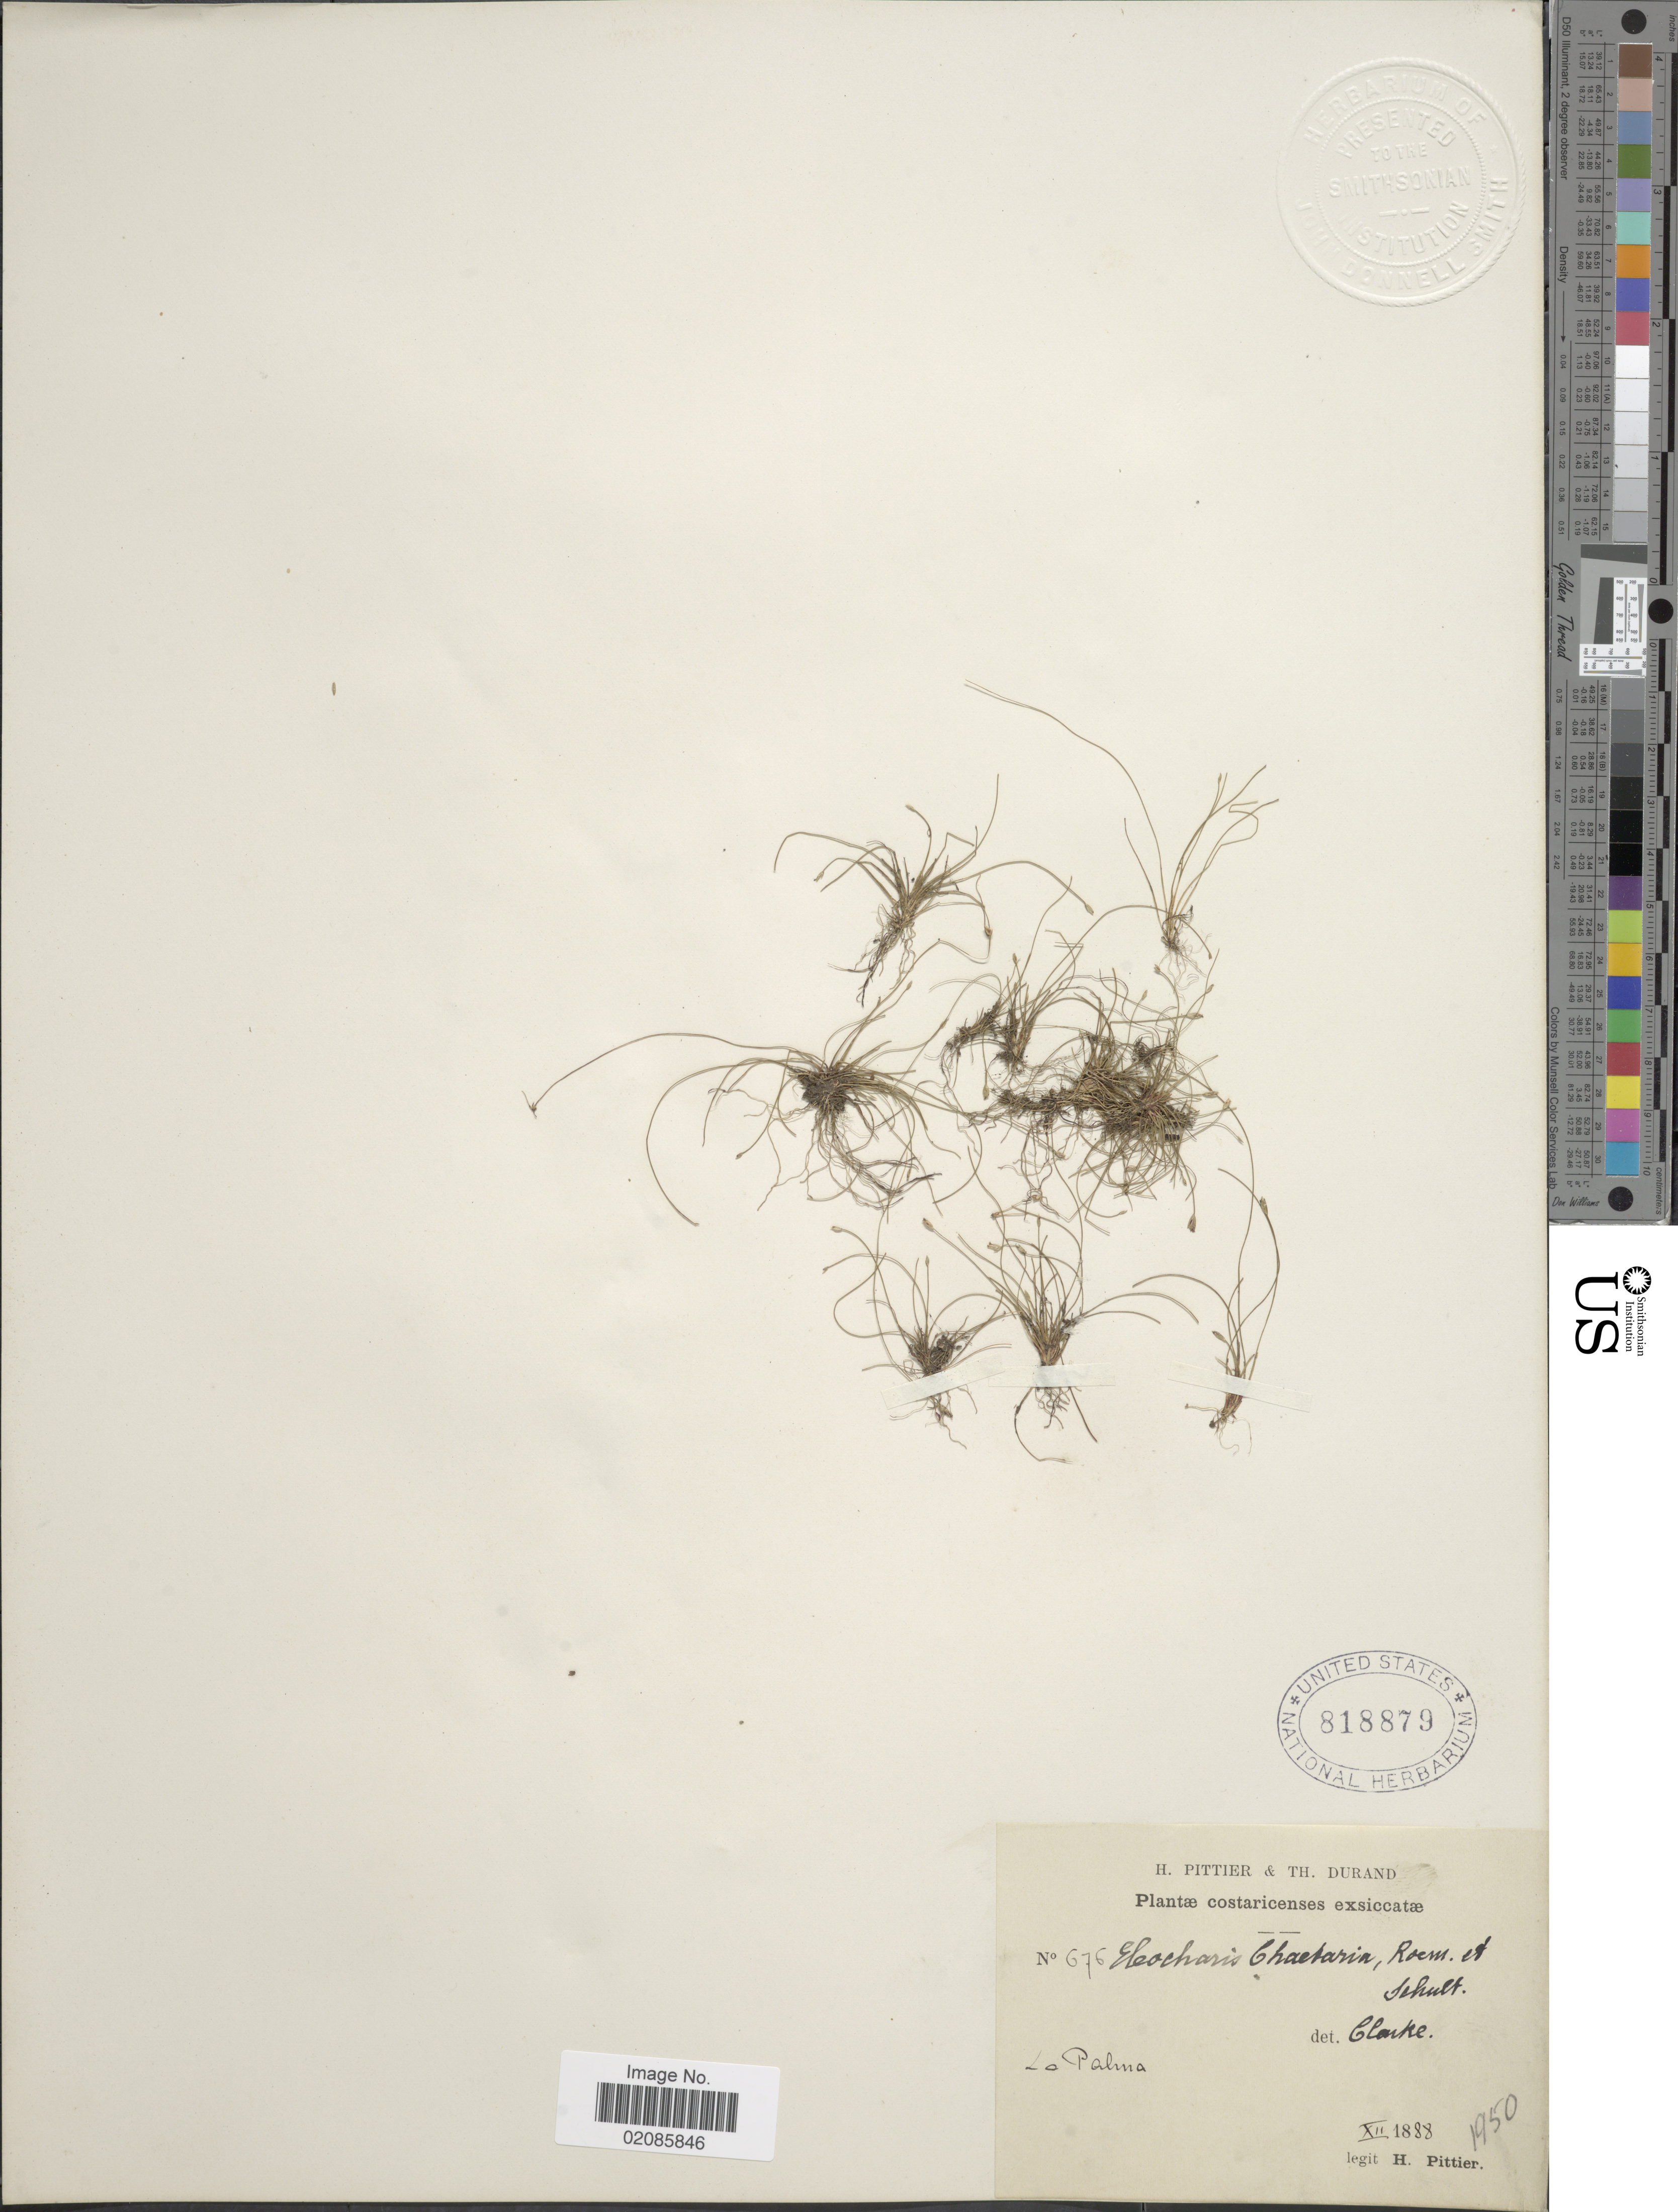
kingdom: Plantae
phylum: Tracheophyta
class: Liliopsida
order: Poales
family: Cyperaceae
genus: Eleocharis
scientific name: Eleocharis retroflexa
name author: (Poir.) Urb.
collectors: H. F. Pittier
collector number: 676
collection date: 1888-12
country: Costa Rica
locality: La Palma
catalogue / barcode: US 818879